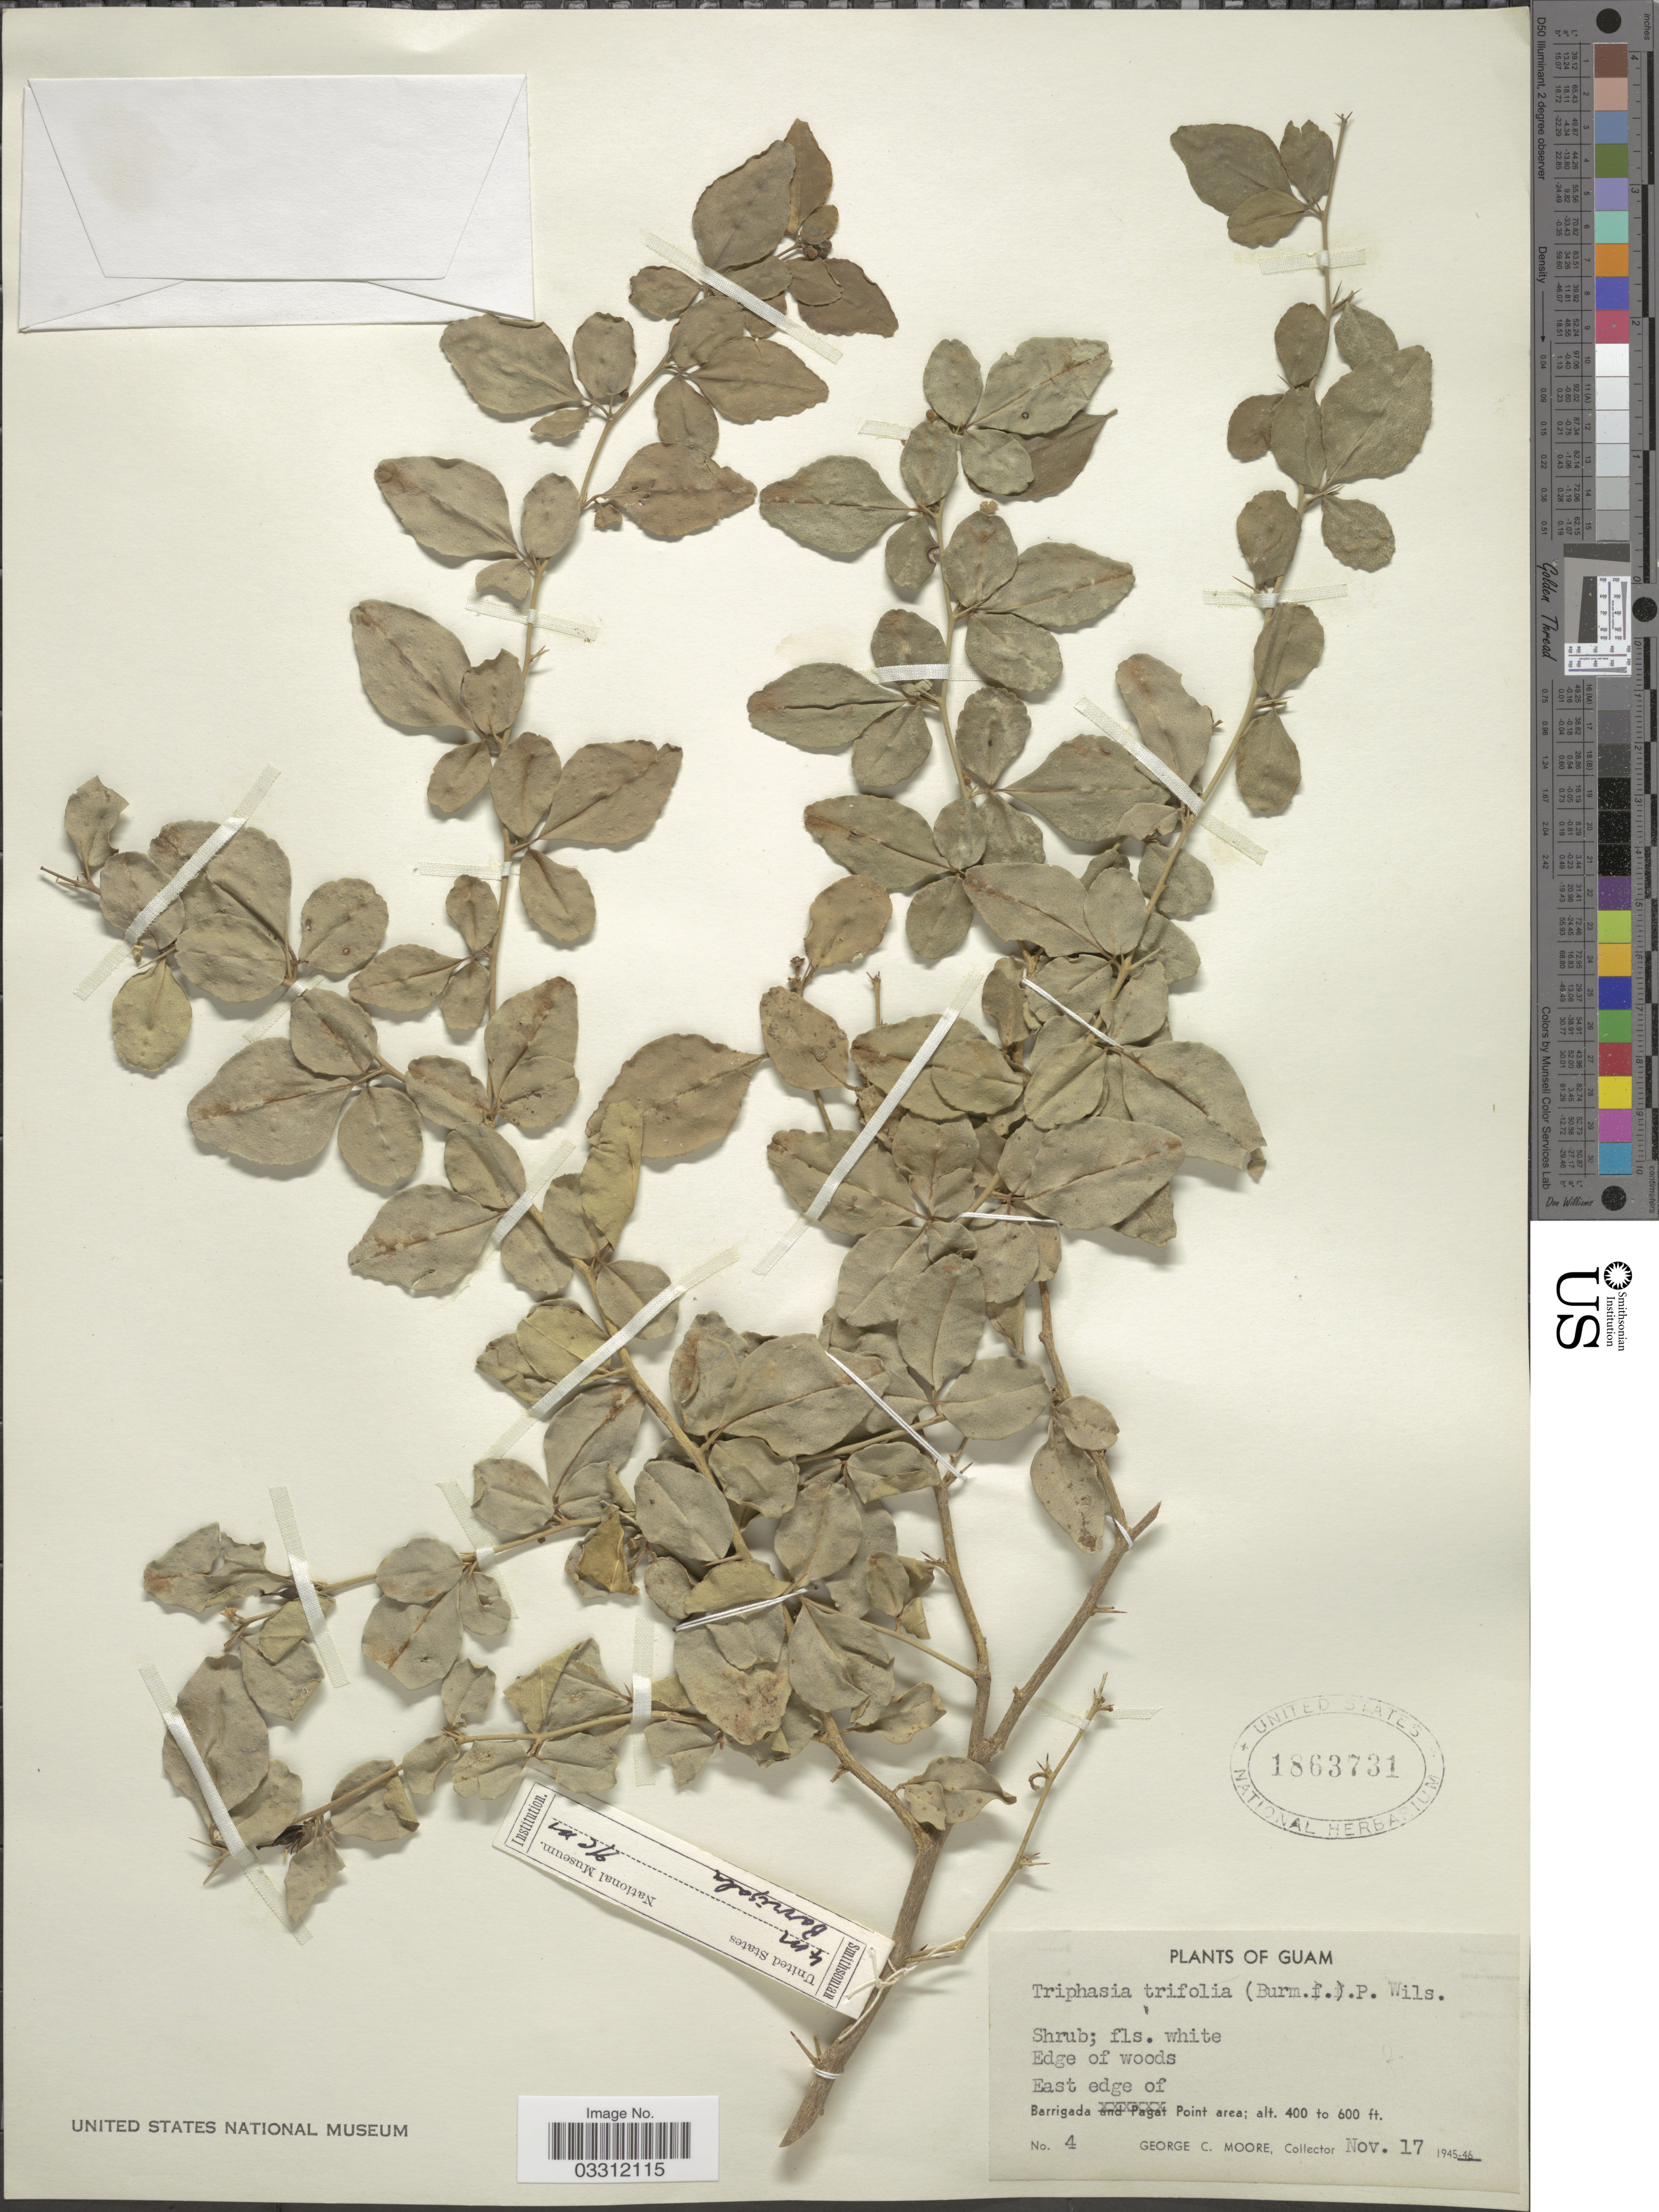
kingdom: Plantae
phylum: Tracheophyta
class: Magnoliopsida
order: Sapindales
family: Rutaceae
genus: Triphasia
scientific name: Triphasia trifolia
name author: (Burm. f.) P. Wilson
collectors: G. C. Moore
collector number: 4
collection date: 1945-11-17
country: Guam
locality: East edge of Barrigada Point area.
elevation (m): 122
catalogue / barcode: US 1863731